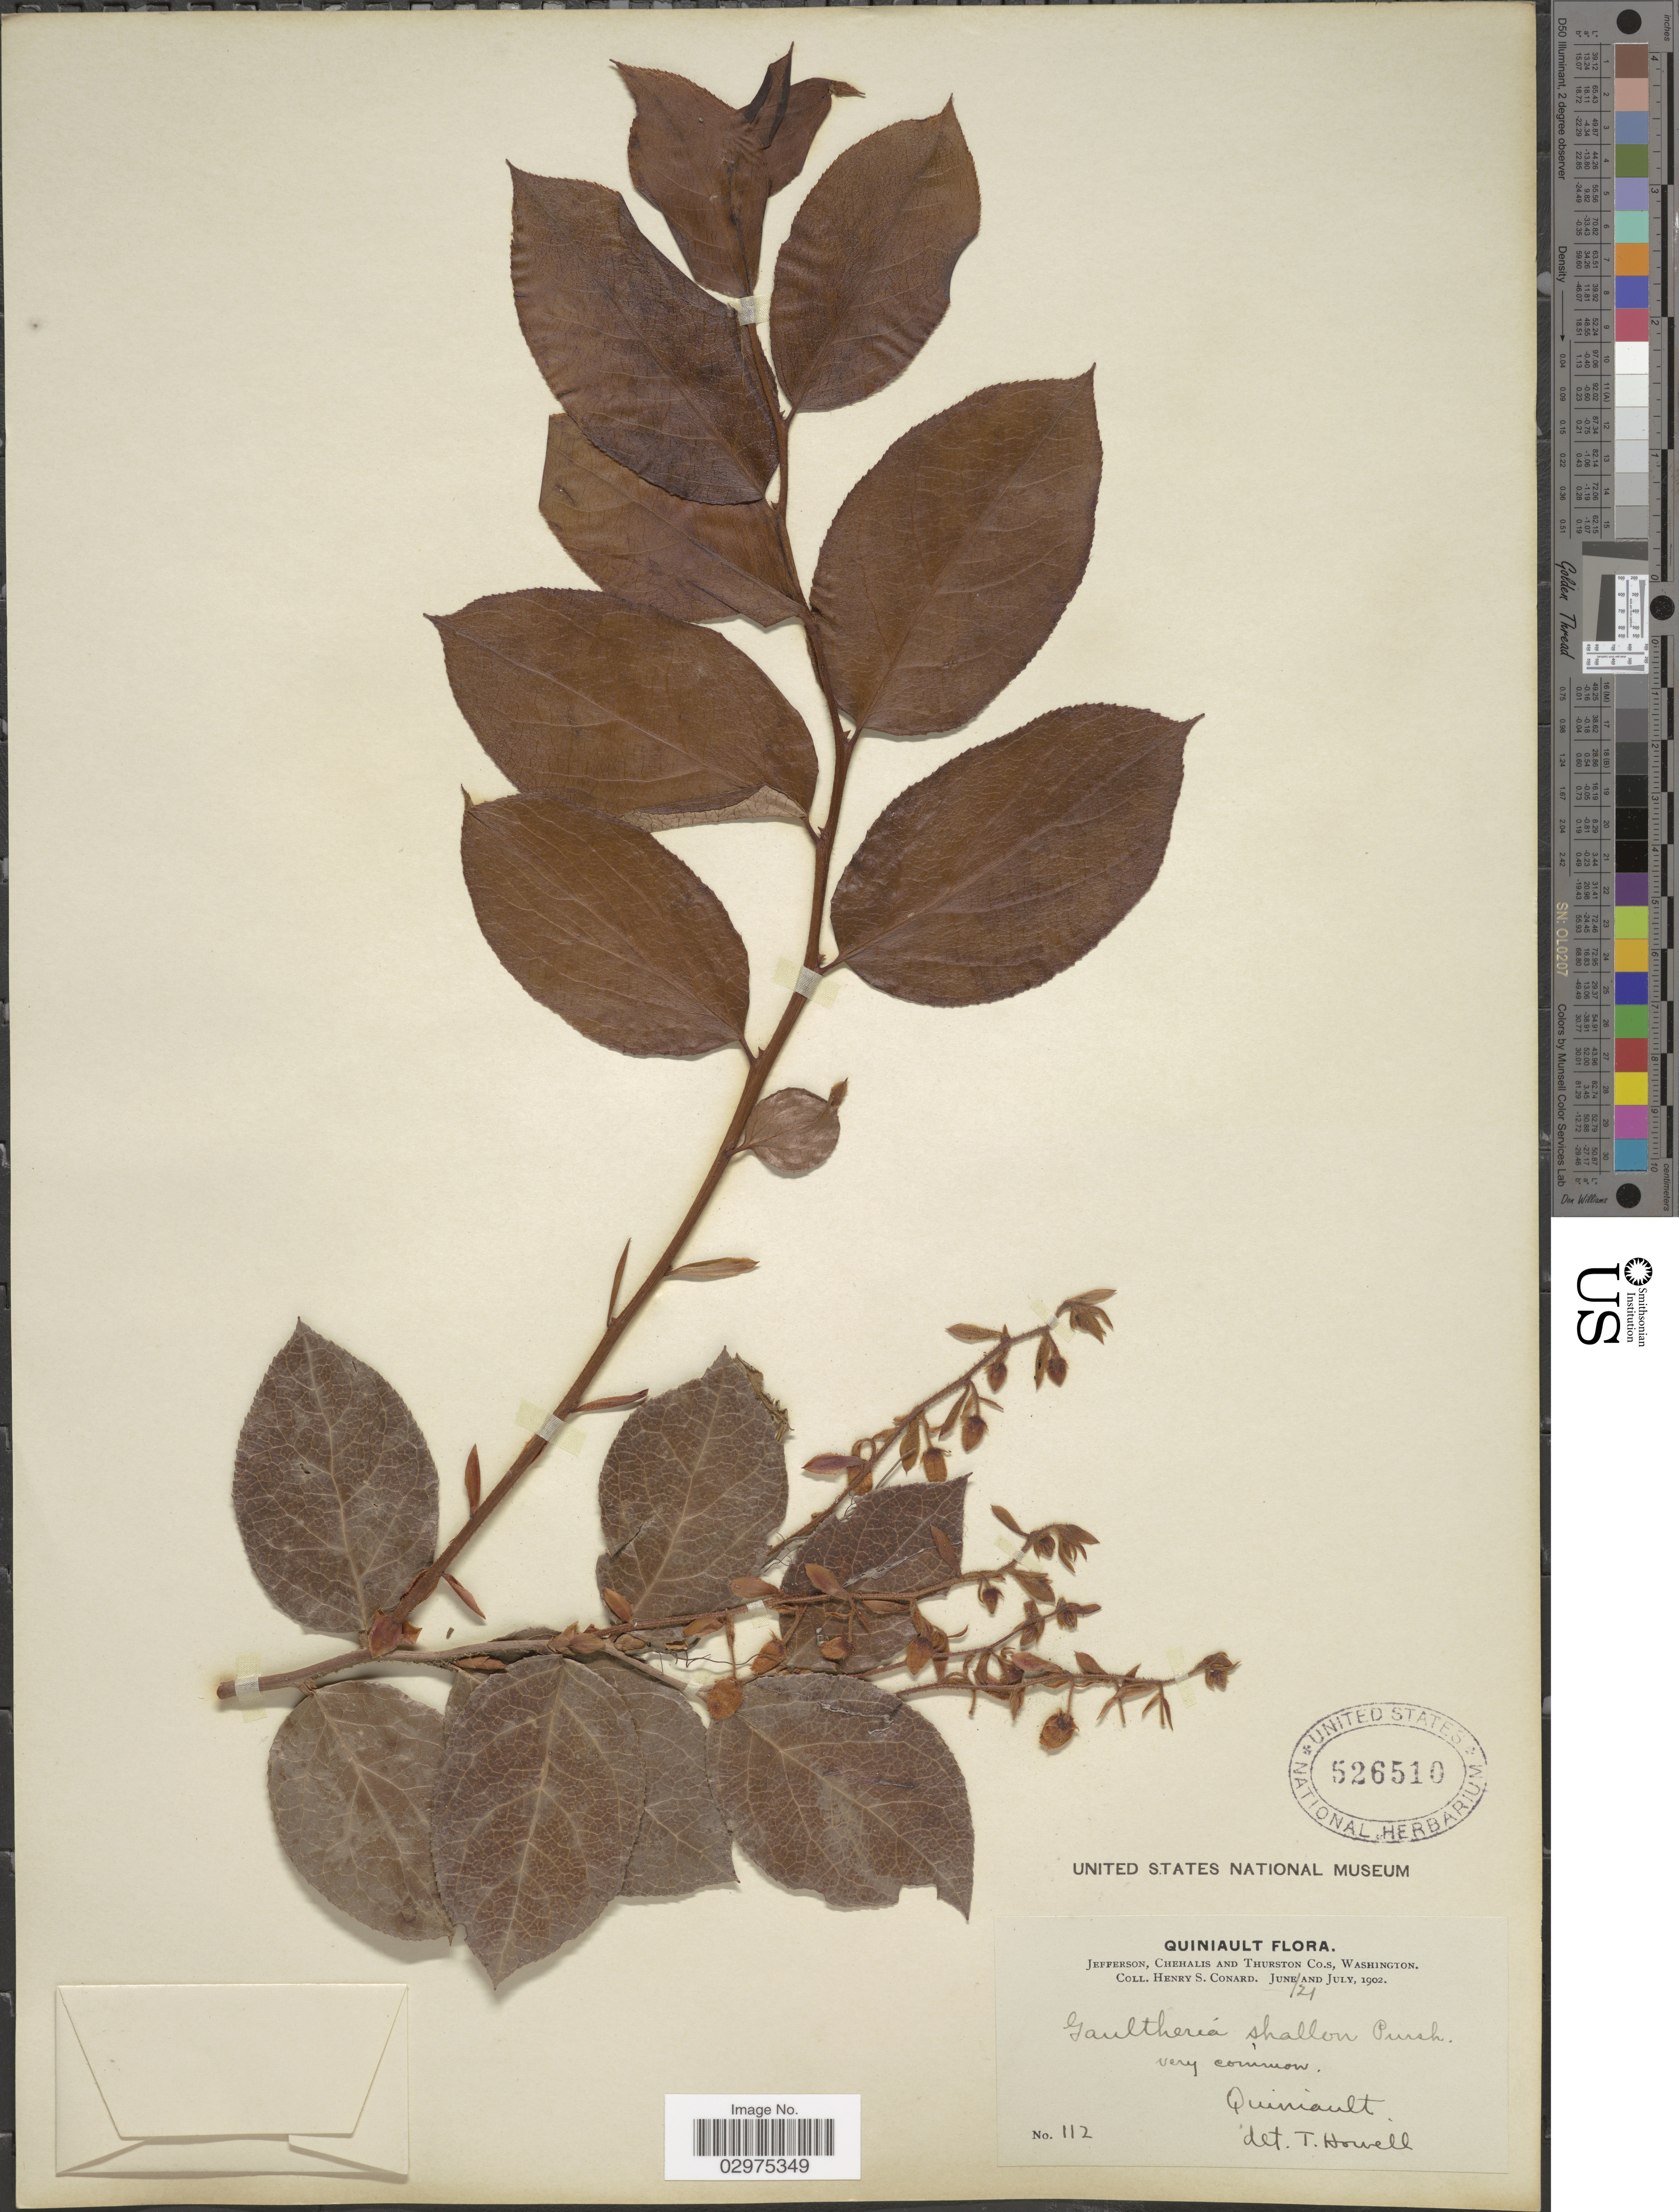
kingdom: Plantae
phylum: Tracheophyta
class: Magnoliopsida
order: Ericales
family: Ericaceae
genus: Gaultheria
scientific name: Gaultheria shallon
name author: Pursh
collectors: H. S. Conard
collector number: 112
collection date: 1902-06-21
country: United States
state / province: Washington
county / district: Thurston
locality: Quiniault. Jefferson, Chehalis and Thurston Co.s.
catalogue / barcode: US 526510